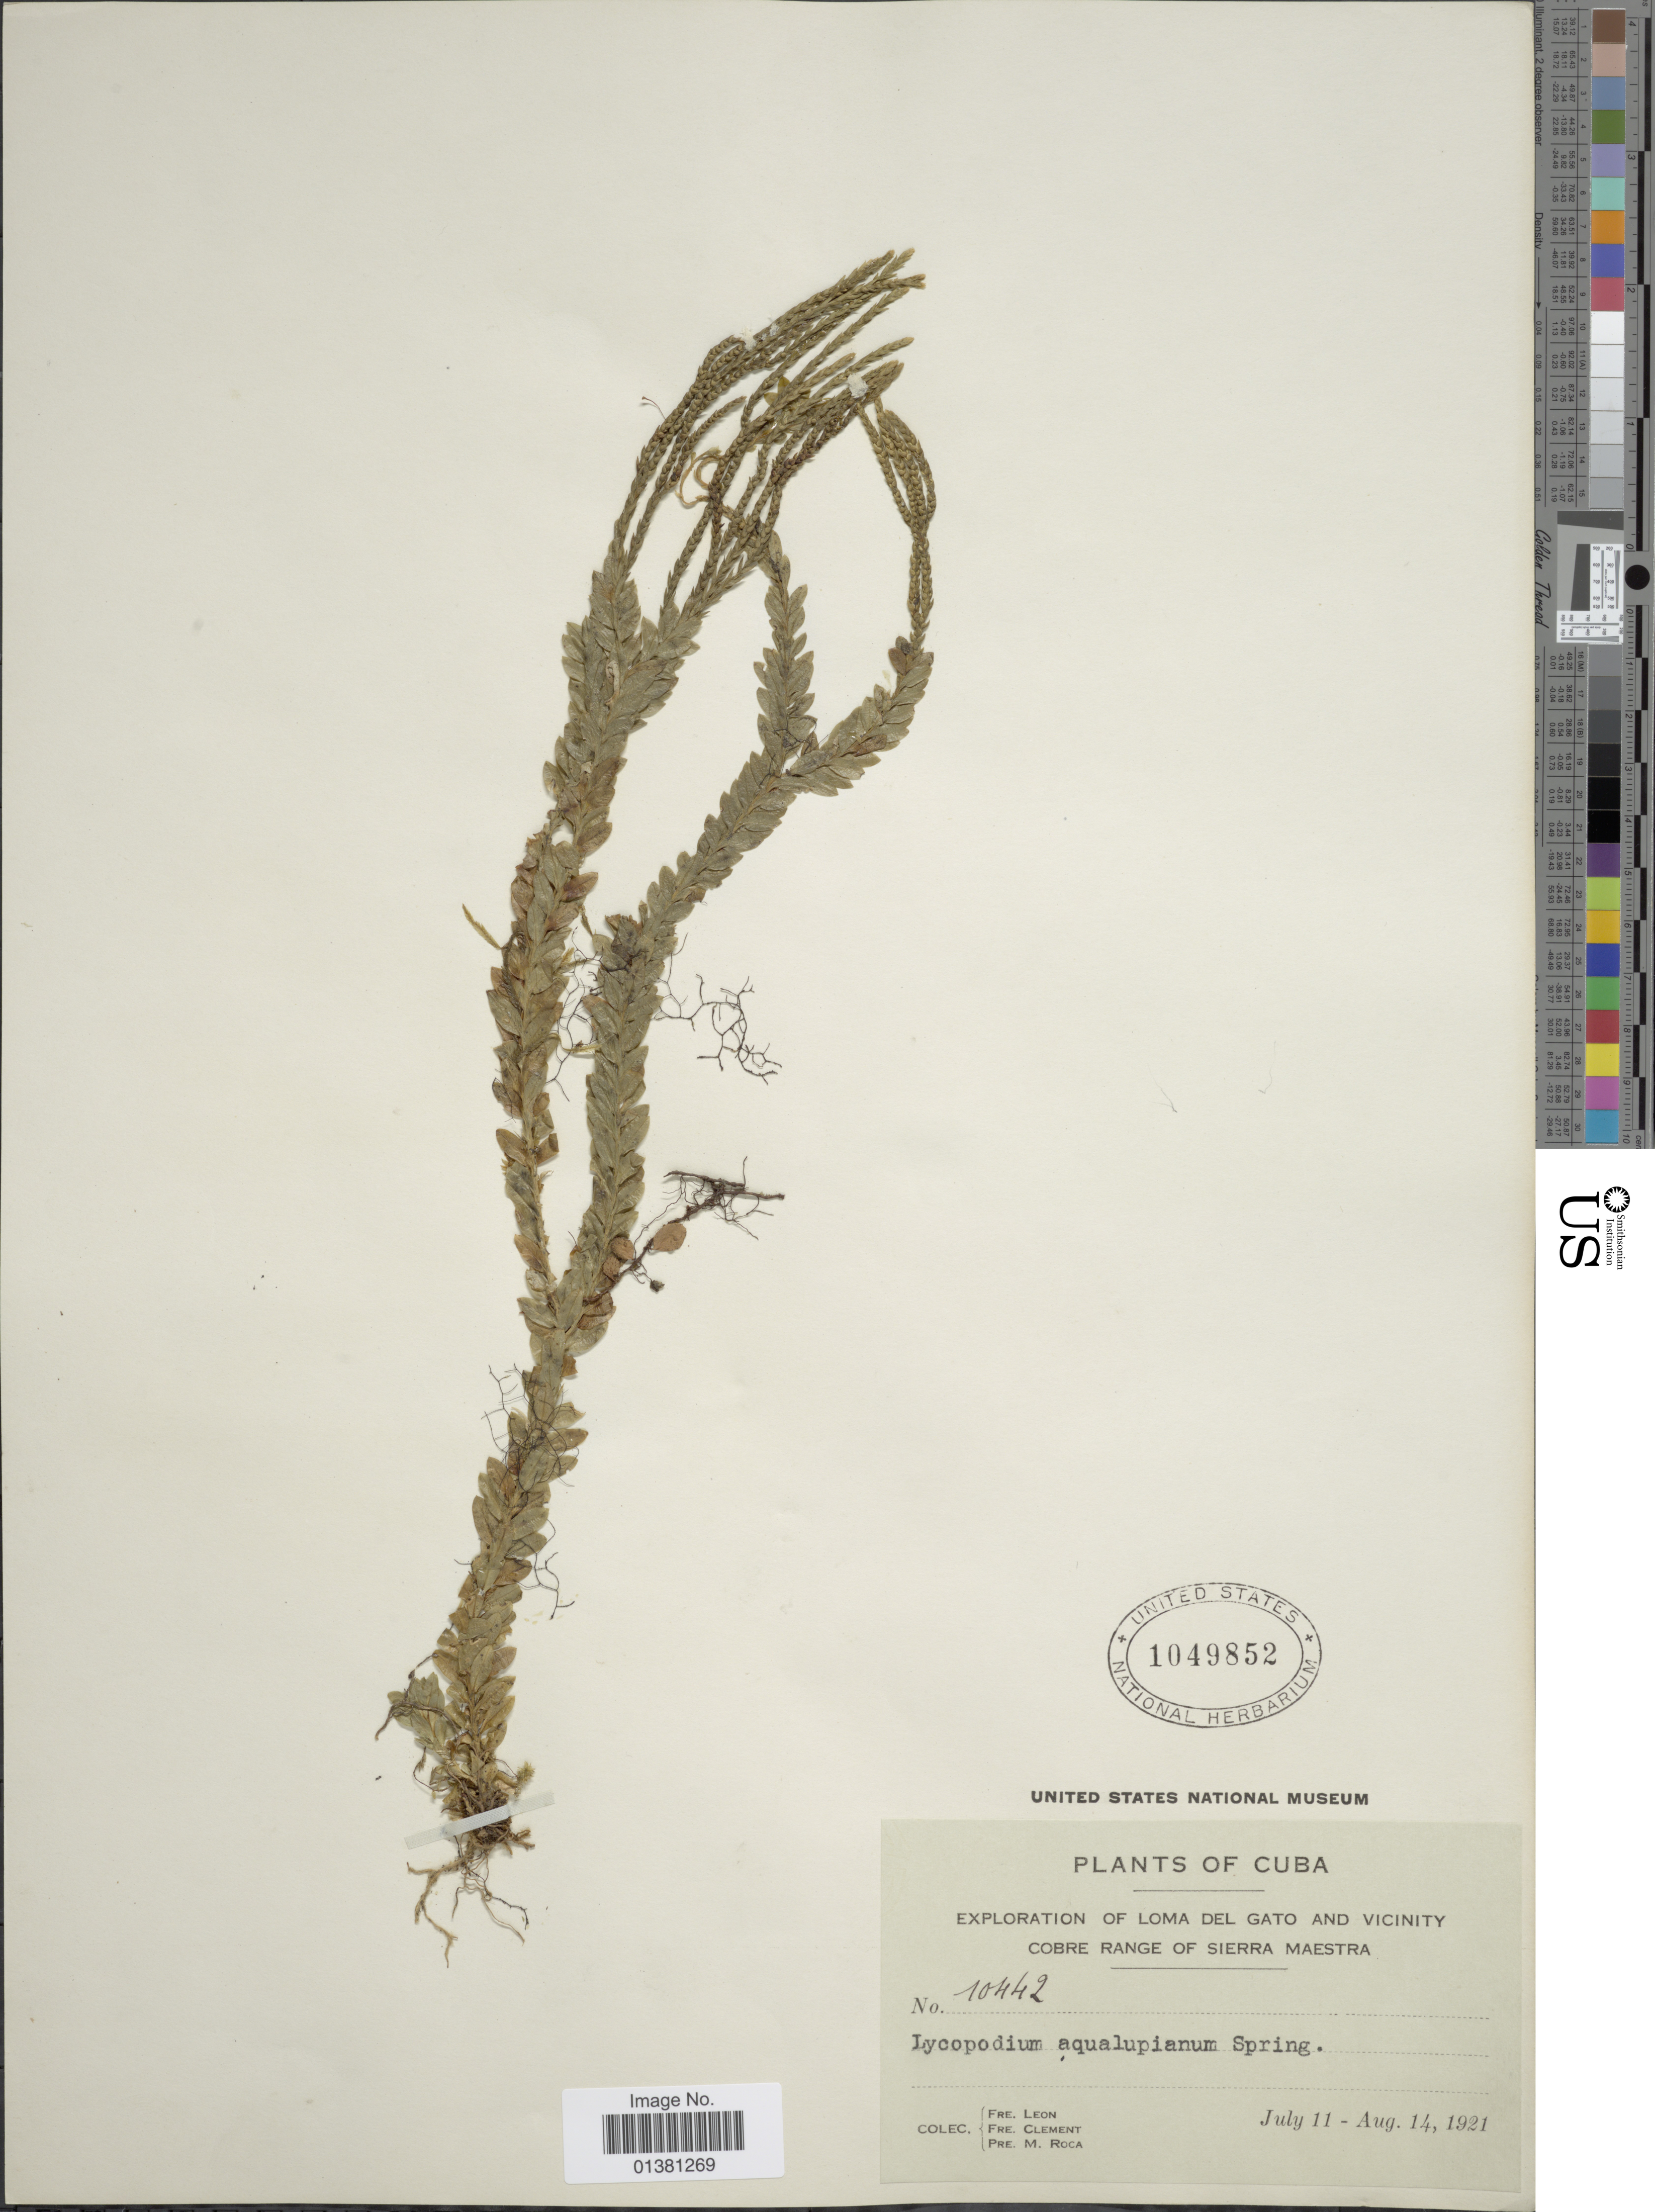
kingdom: Plantae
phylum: Tracheophyta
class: Lycopodiopsida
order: Lycopodiales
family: Lycopodiaceae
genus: Phlegmariurus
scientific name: Phlegmariurus aqualupianus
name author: (Spring) B. Øllg.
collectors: F. Leon, B. Clement & P. Roca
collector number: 10442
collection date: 1921-07-11/1921-08-14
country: Cuba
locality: Loma del Gato and Vicinity cobre range of Sierra Maestra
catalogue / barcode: US 1049852